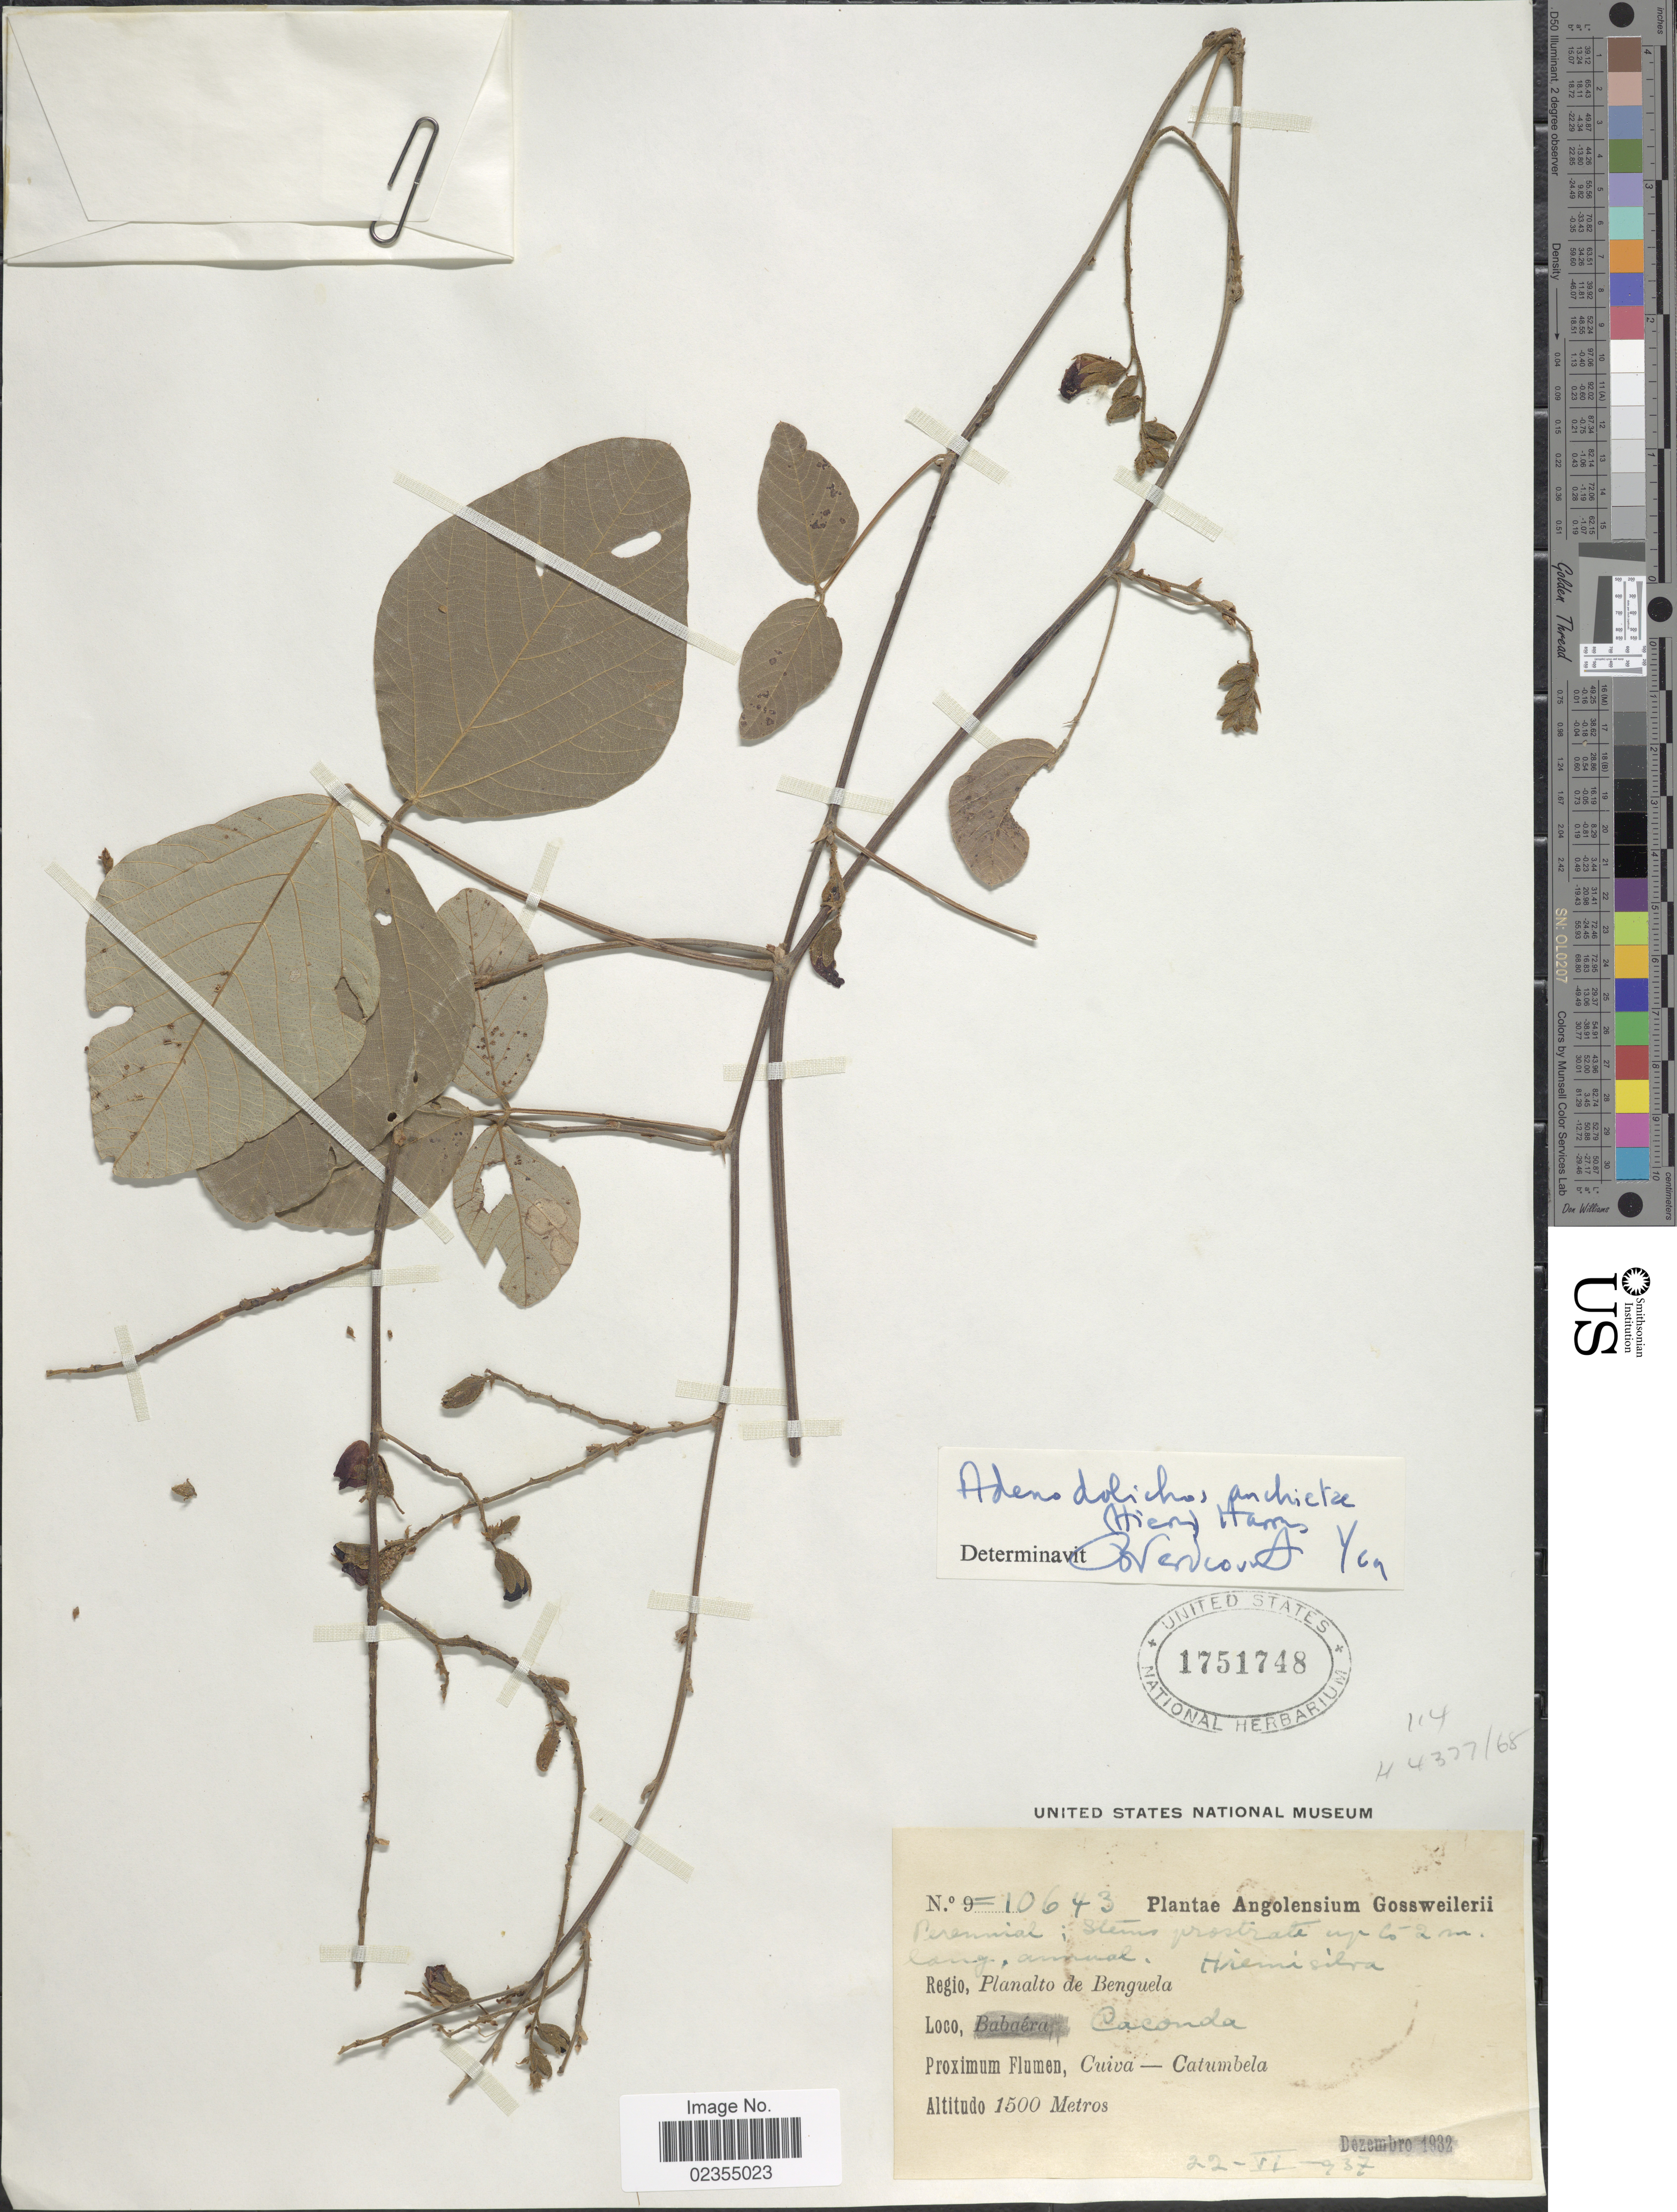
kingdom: Plantae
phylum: Tracheophyta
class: Magnoliopsida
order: Fabales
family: Fabaceae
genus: Adenodolichos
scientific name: Adenodolichos anchietae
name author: (Hiern) Harms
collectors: -. Gossweiler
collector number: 10643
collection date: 1937-06-22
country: Angola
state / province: Benguela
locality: Caconda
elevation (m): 1500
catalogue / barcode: US 1751748